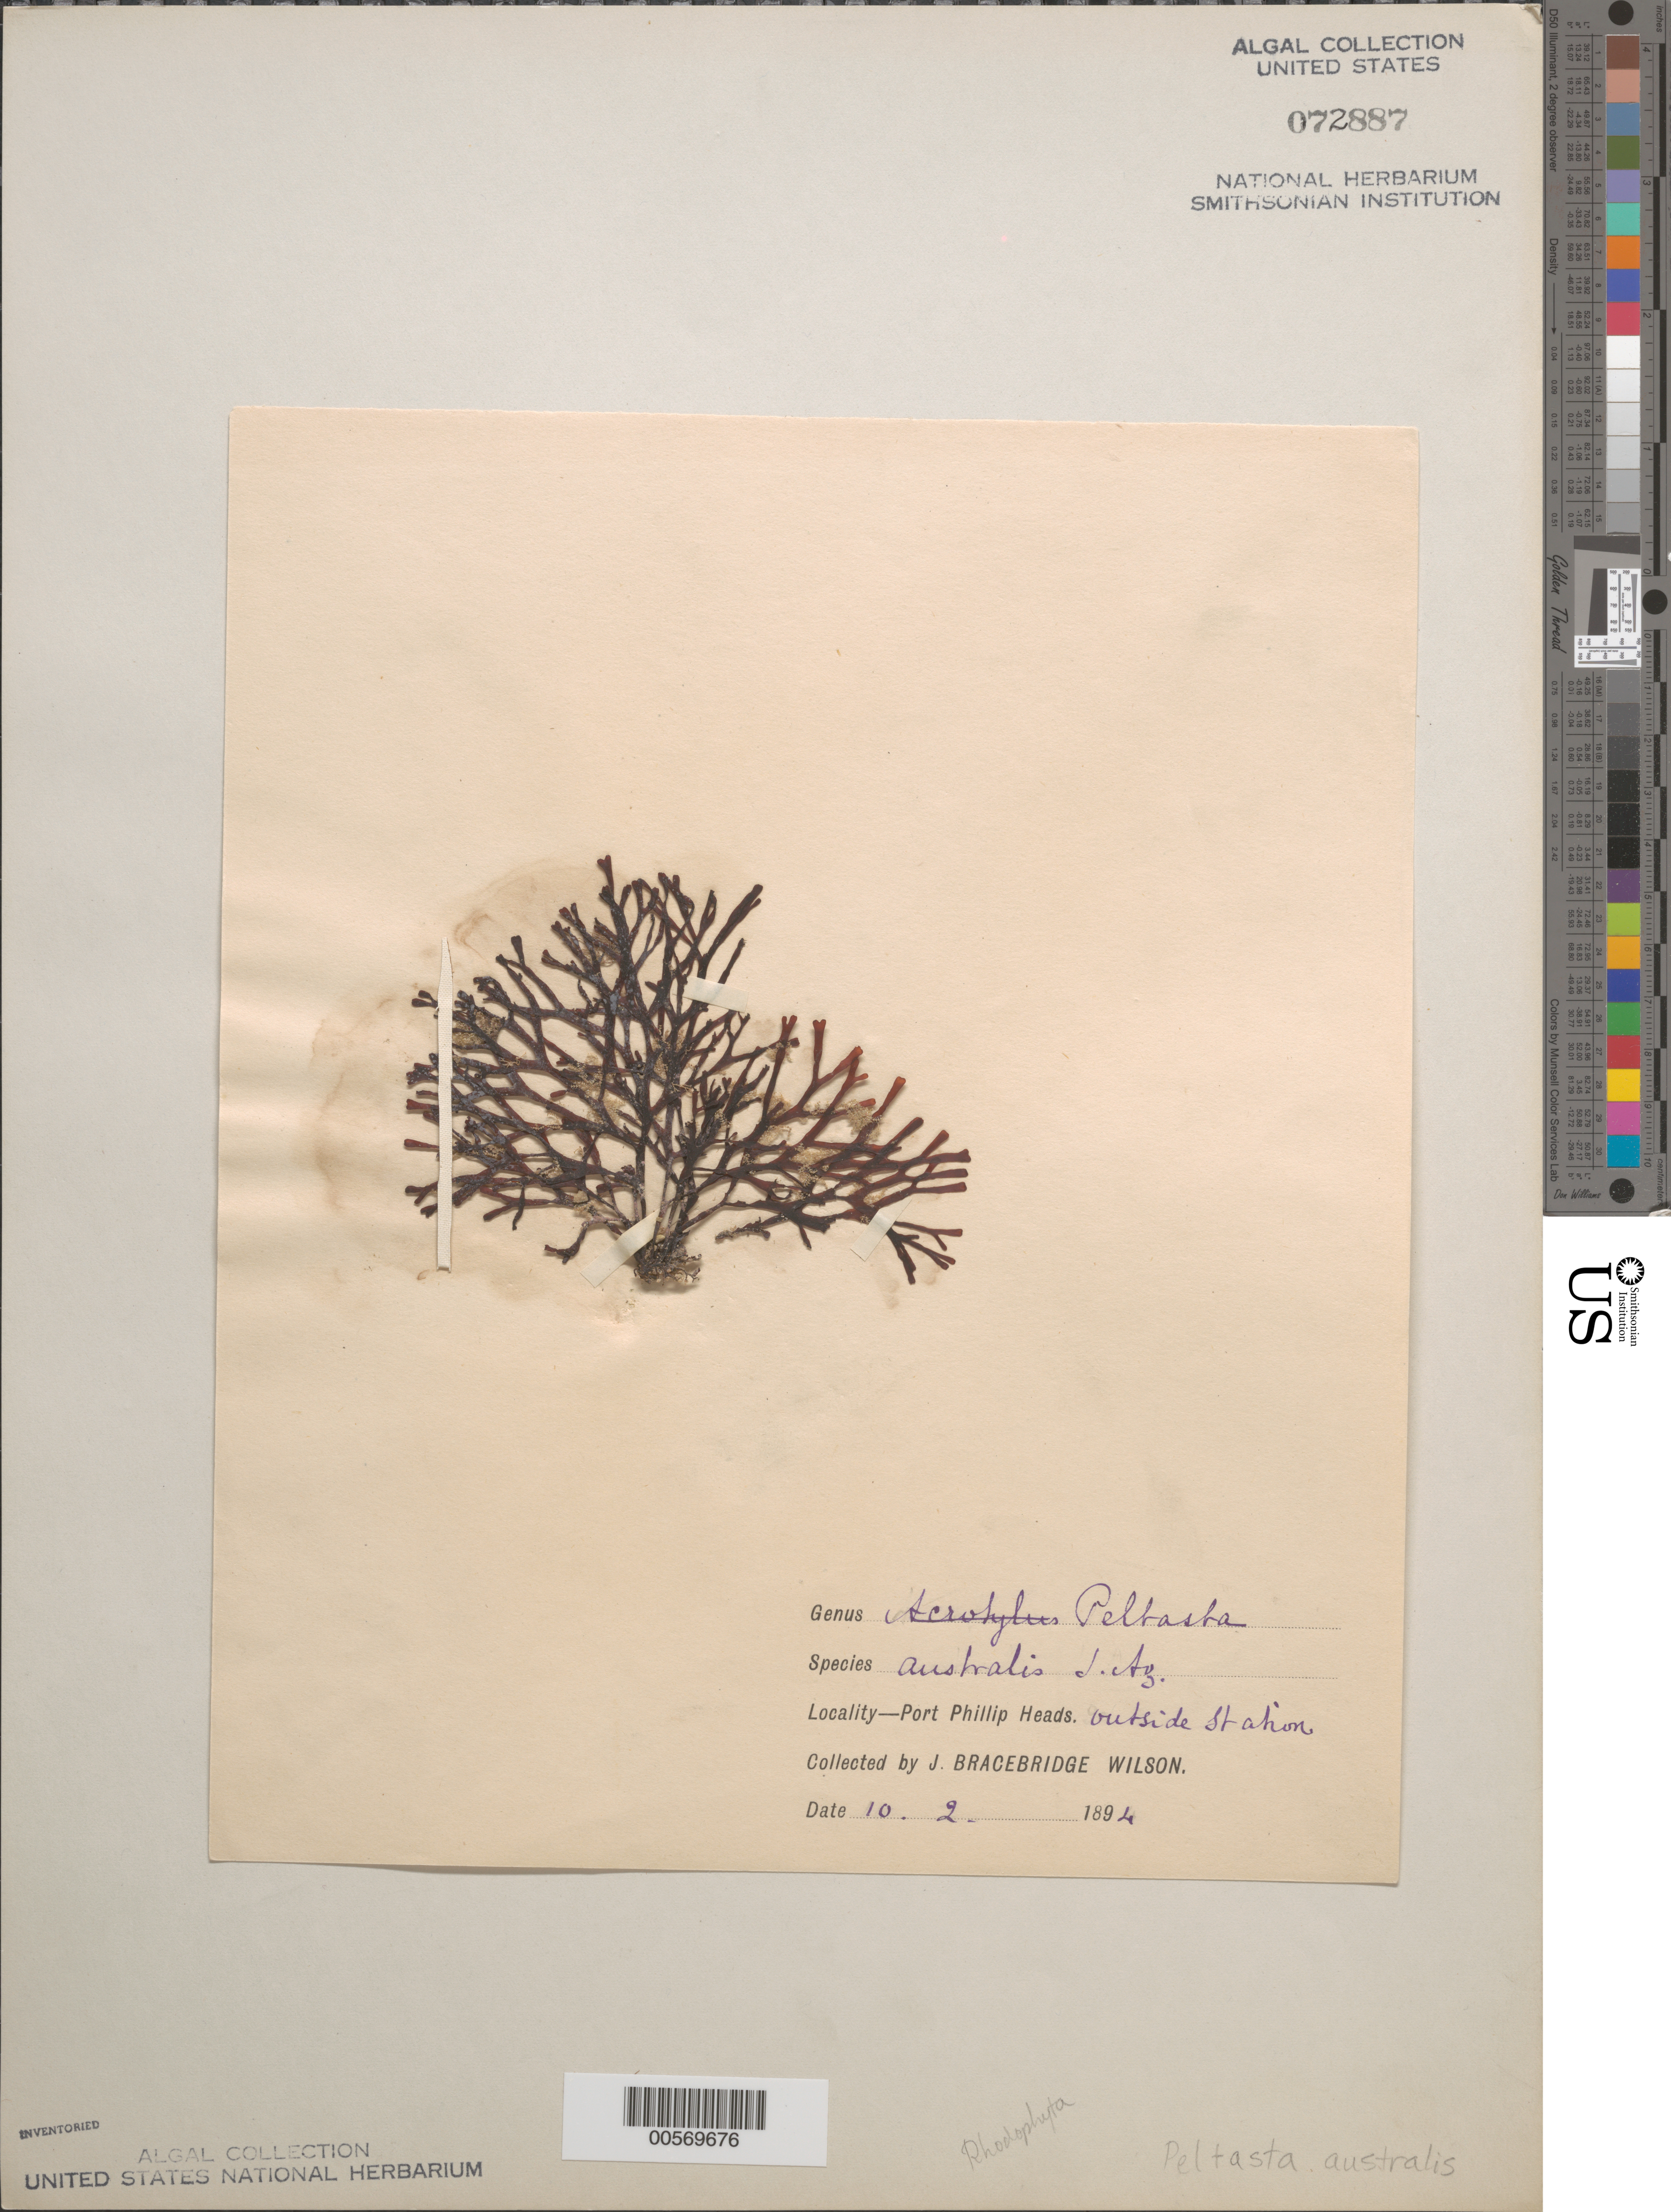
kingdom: Plantae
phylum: Rhodophyta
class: Florideophyceae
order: Gigartinales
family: Cystocloniaceae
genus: Peltasta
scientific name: Peltasta australis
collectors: J. B. Wilson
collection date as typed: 10 Feb 1894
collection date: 1894-02-10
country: Australia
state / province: Victoria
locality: Port Phillip Heads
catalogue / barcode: US 72887